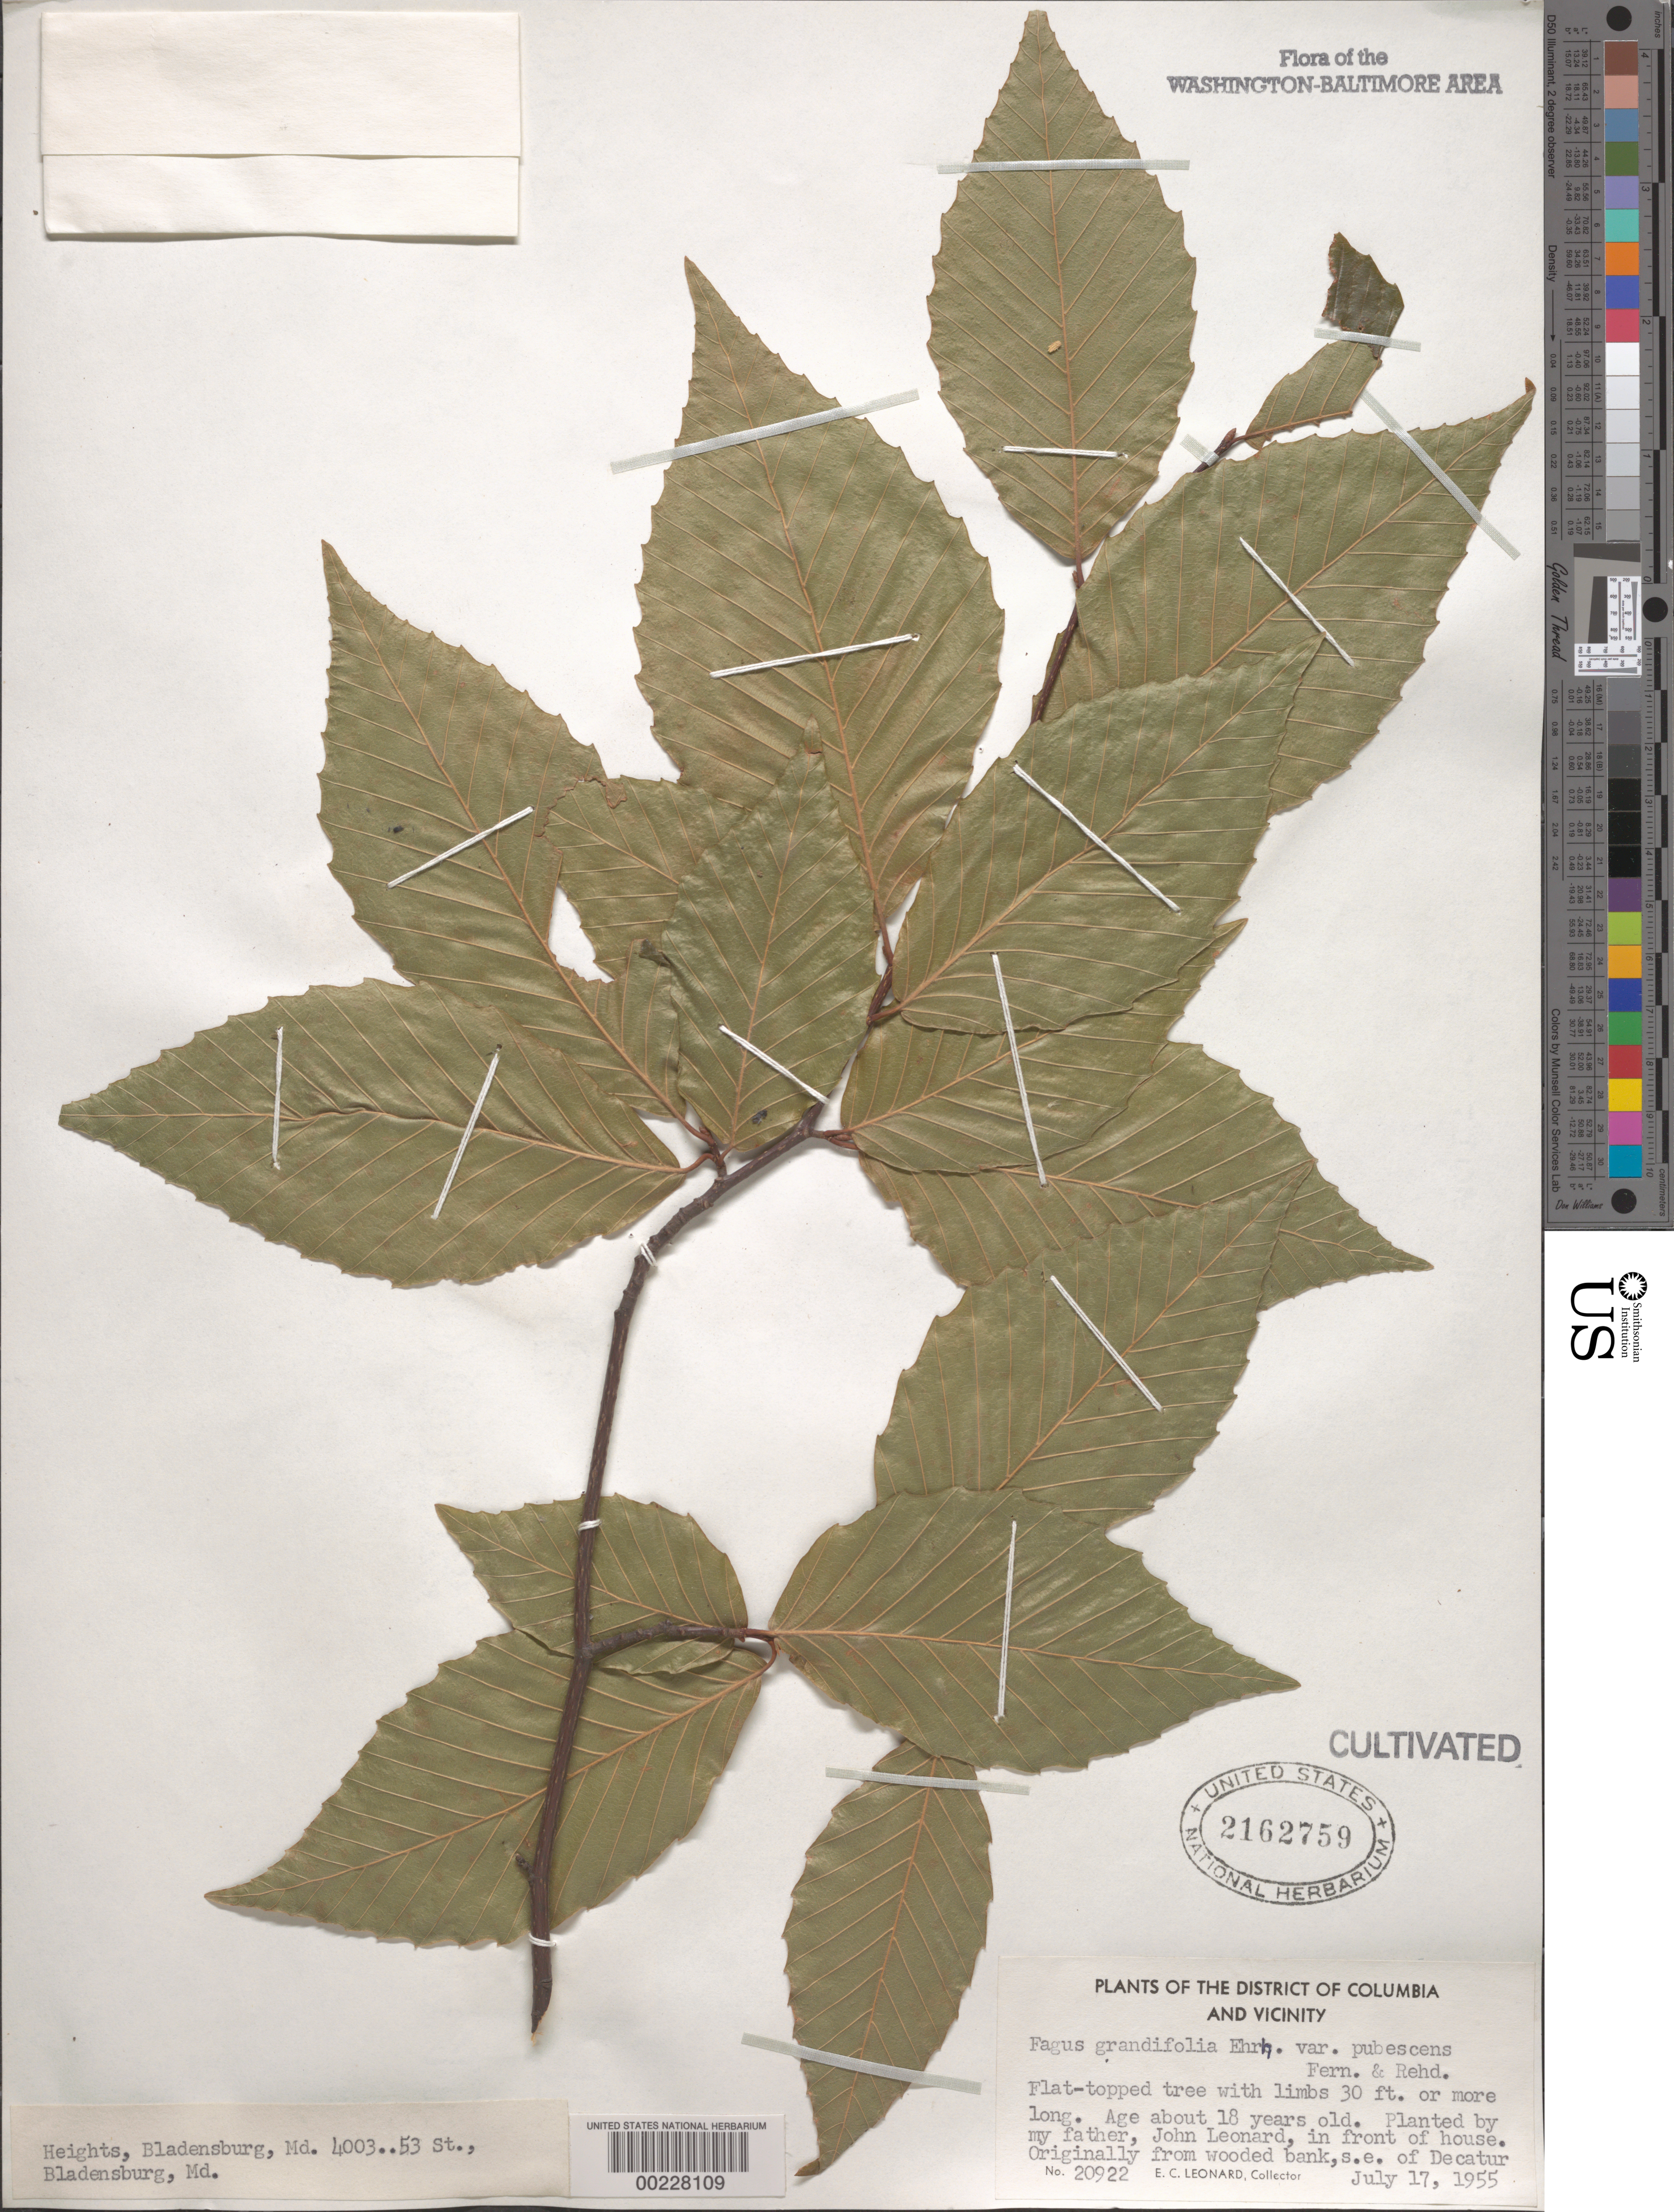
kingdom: Plantae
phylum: Tracheophyta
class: Magnoliopsida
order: Fagales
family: Fagaceae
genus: Fagus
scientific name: Fagus grandifolia var. pubescens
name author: Rehder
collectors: E. C. Leonard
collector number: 20922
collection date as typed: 17 Jul 1955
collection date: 1955-07-17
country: United States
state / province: Maryland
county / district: Prince George's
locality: Bladensburg, 4003 53 St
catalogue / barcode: US 2162759